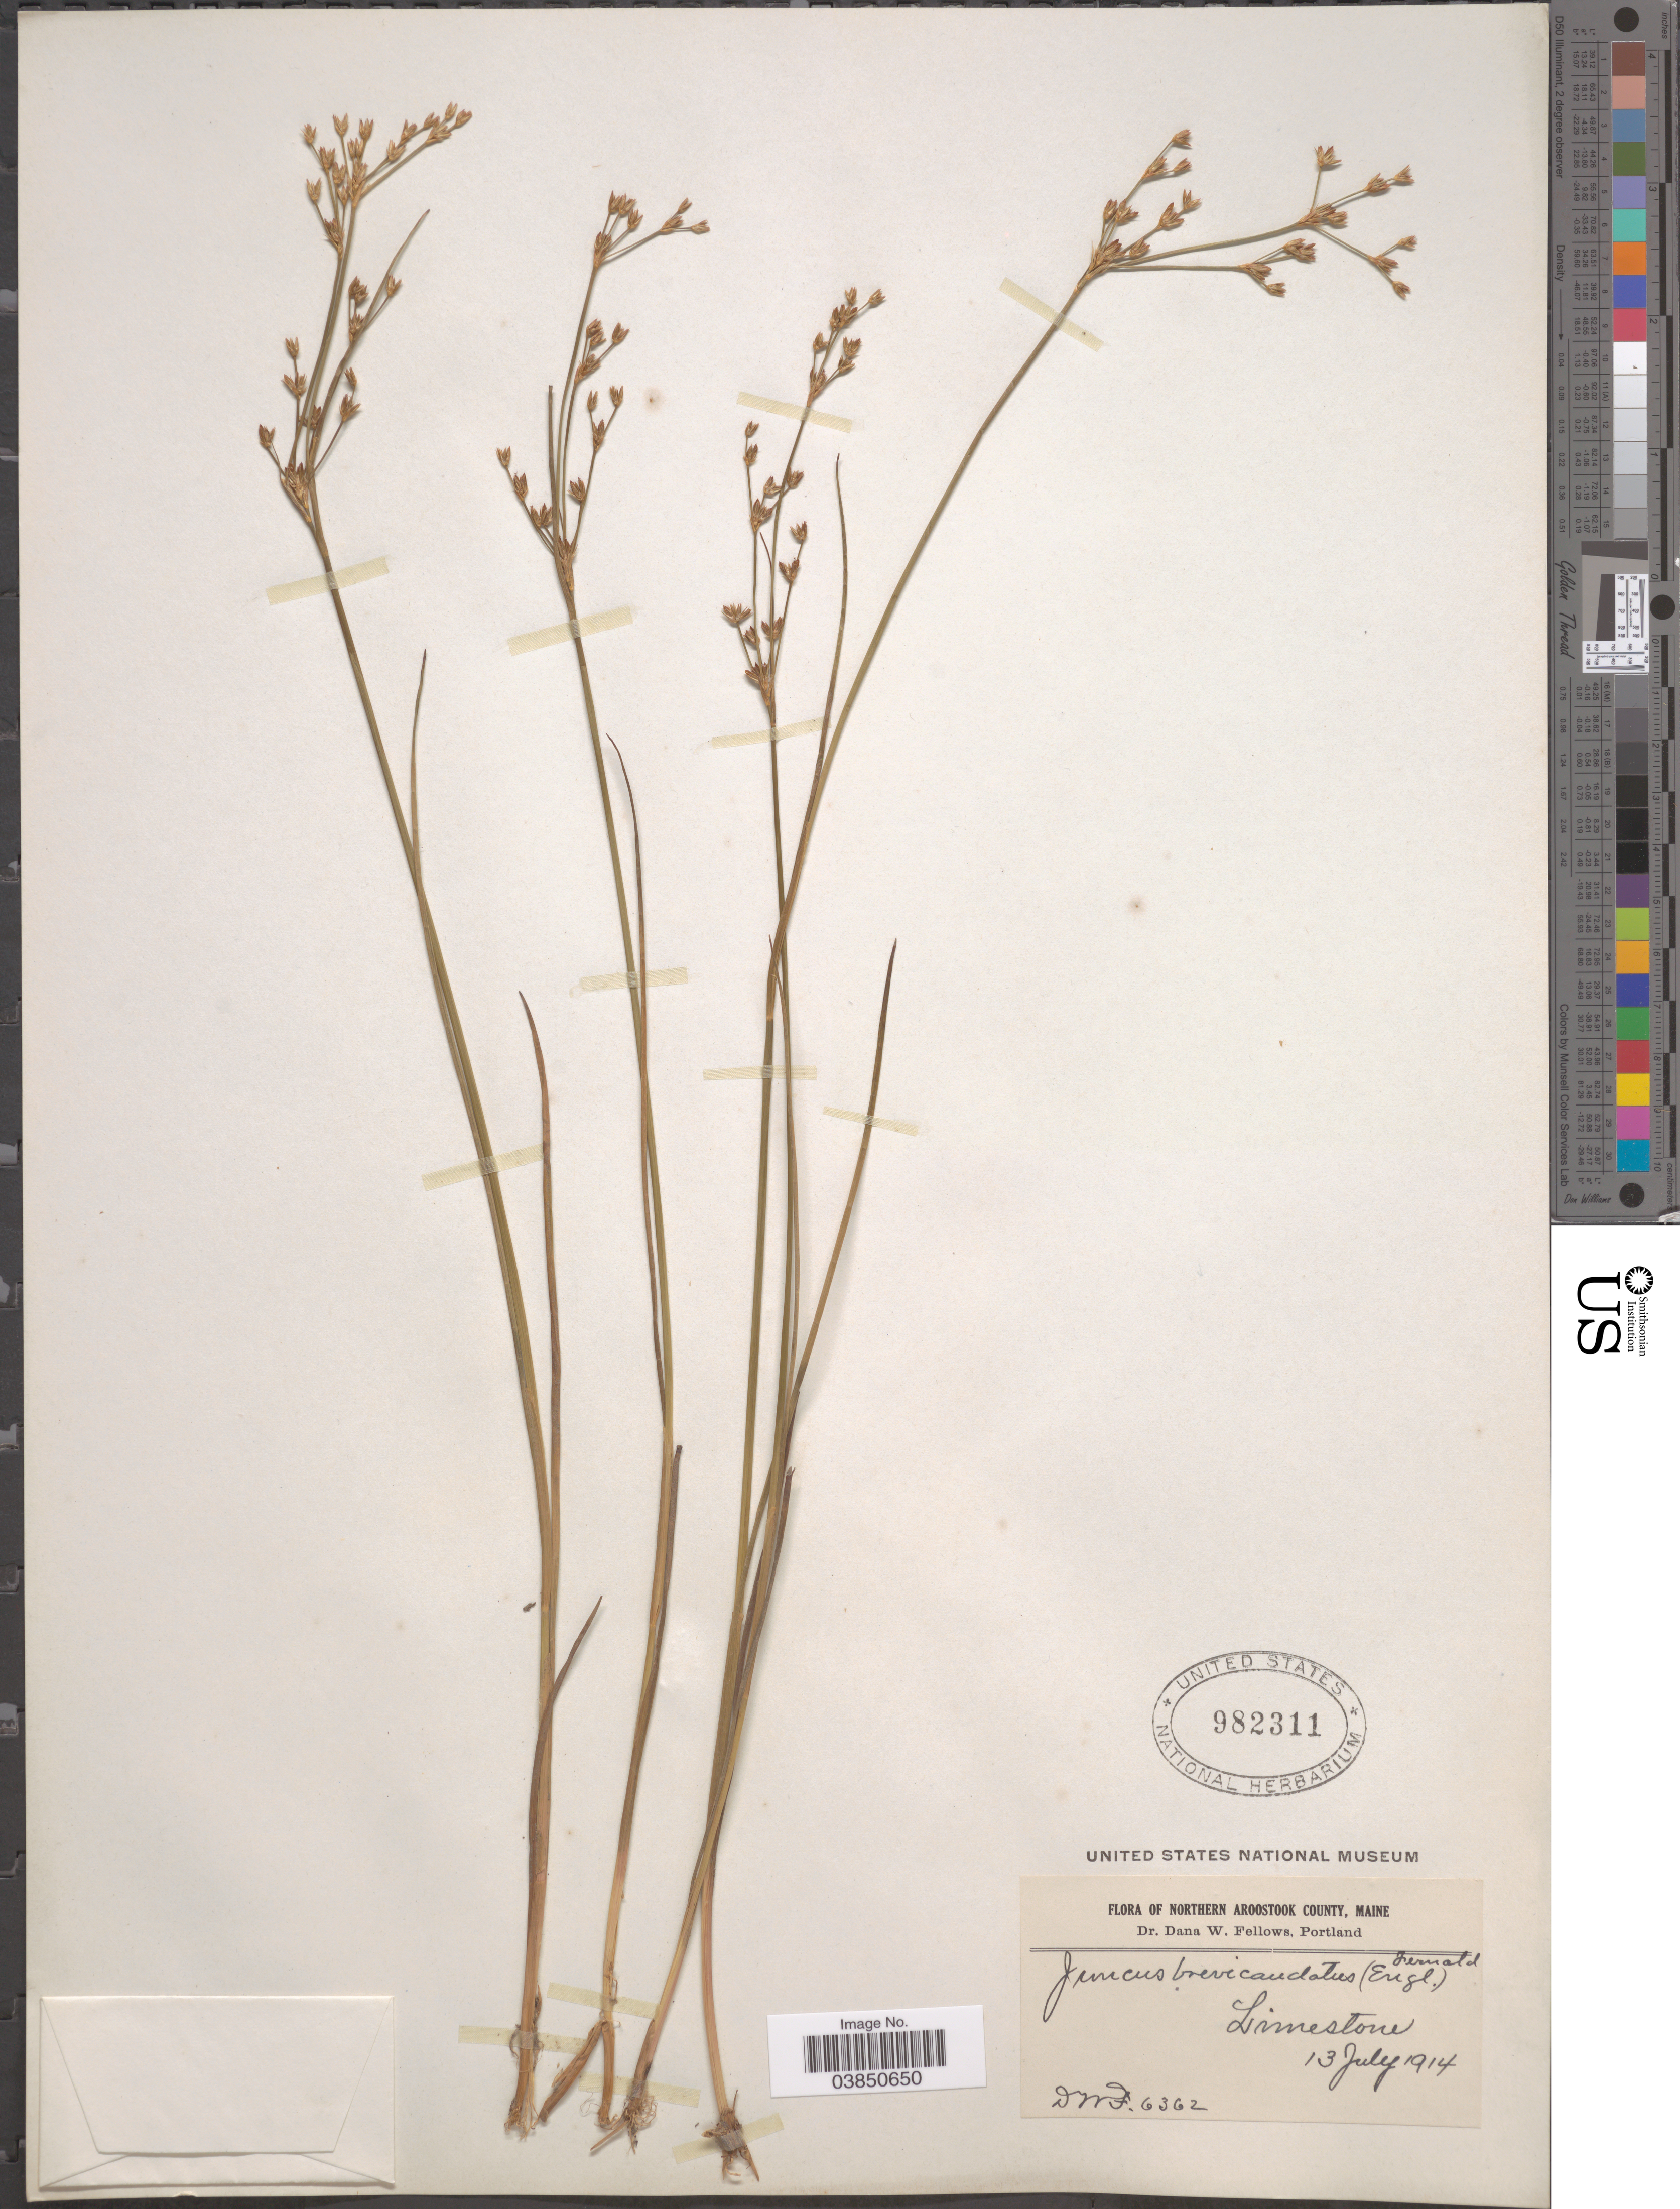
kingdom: Plantae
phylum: Tracheophyta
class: Liliopsida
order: Poales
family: Juncaceae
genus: Juncus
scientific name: Juncus brevicaudatus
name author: (Engelm.) Fernald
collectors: D. W. Fellows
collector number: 6362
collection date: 1914-07-13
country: United States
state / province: Maine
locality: Northern Aroostook County. Limestone.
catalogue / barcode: US 982311